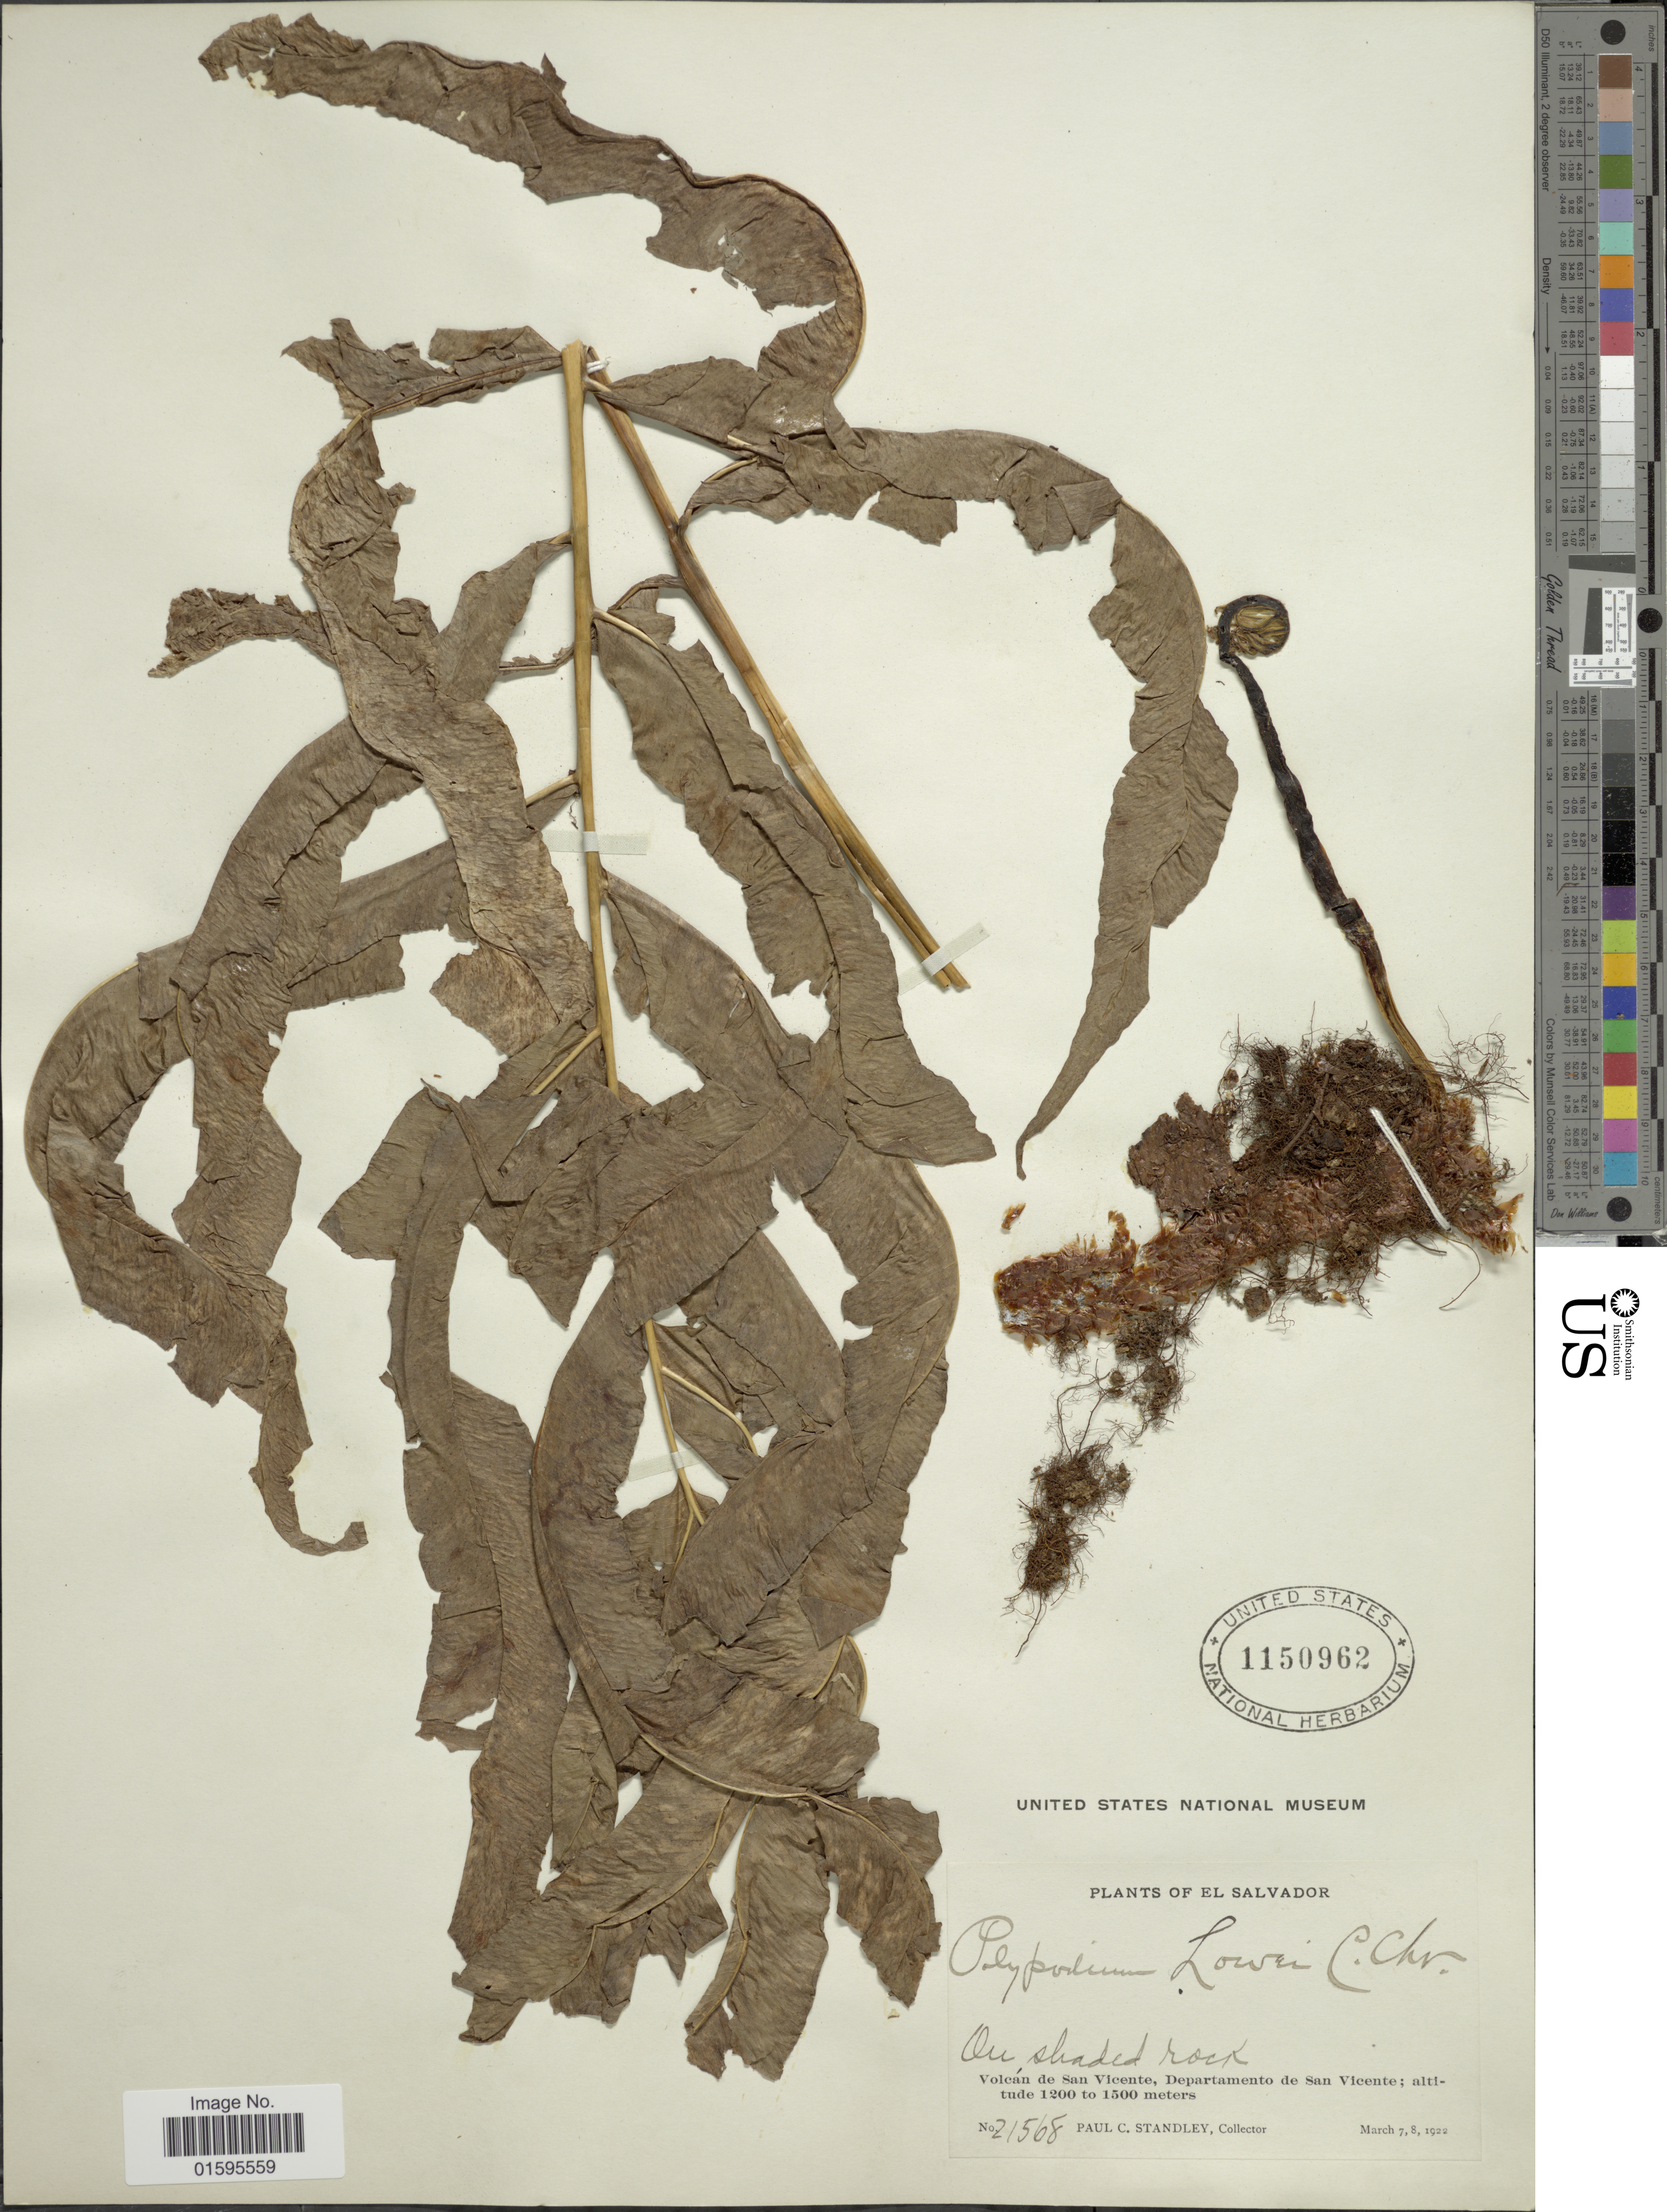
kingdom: Plantae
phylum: Tracheophyta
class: Polypodiopsida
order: Polypodiales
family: Polypodiaceae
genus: Polypodium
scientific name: Polypodium pleurosorum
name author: Kunze ex Mett.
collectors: P. C. Standley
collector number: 21568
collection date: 1922-03-07/1922-03-08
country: El Salvador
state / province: San Vincente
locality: Volcan de San Vicente, Departamento de San Vicente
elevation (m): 1200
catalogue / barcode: US 1150962